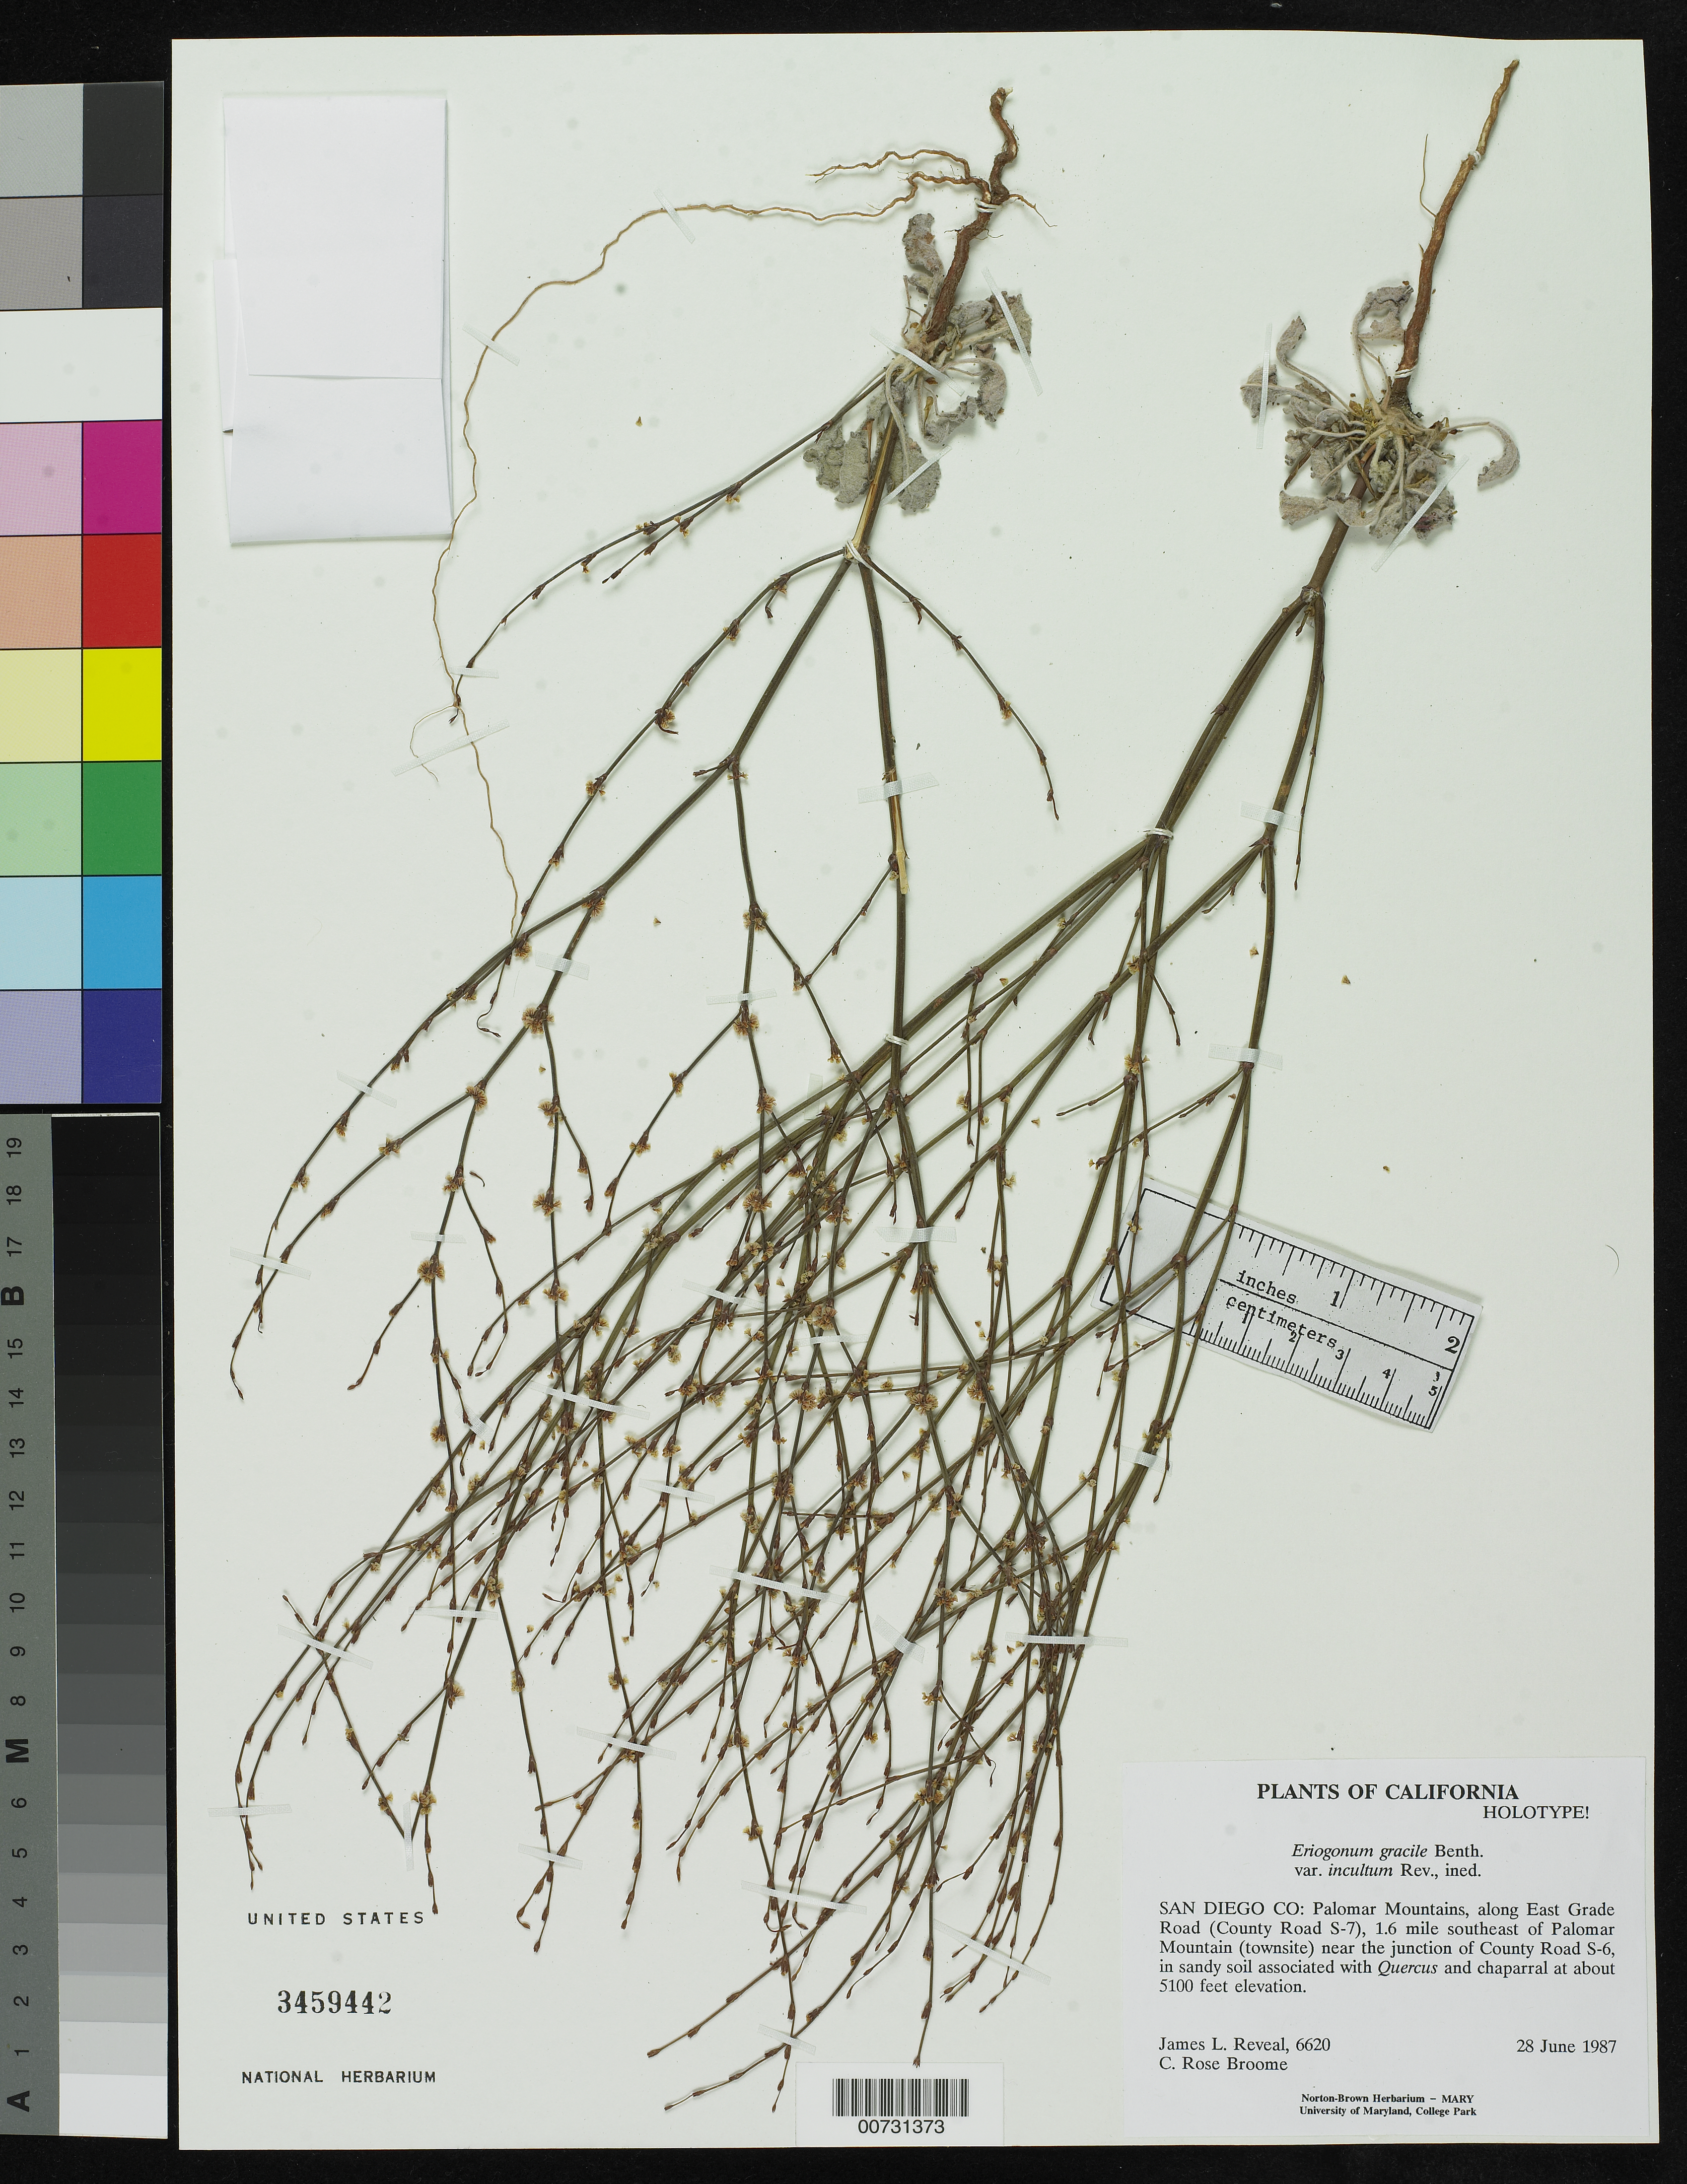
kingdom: Plantae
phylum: Tracheophyta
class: Magnoliopsida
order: Caryophyllales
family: Polygonaceae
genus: Eriogonum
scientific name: Eriogonum gracile var. incultum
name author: Reveal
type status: Holotype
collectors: J. L. Reveal & C. R. Broome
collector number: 6620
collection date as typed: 28 Jun 1987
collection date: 1987-06-28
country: United States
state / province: California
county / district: San Diego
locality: San Diego Co: Palomar Mountains, along East Grade Road (County Road S-7), 1.6 mile southeast of Palomar Mountain (townsite) near the junction of County Road S-6.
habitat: In sandy soil associated with Quercus and chaparral.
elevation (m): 1554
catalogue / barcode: US 3459442